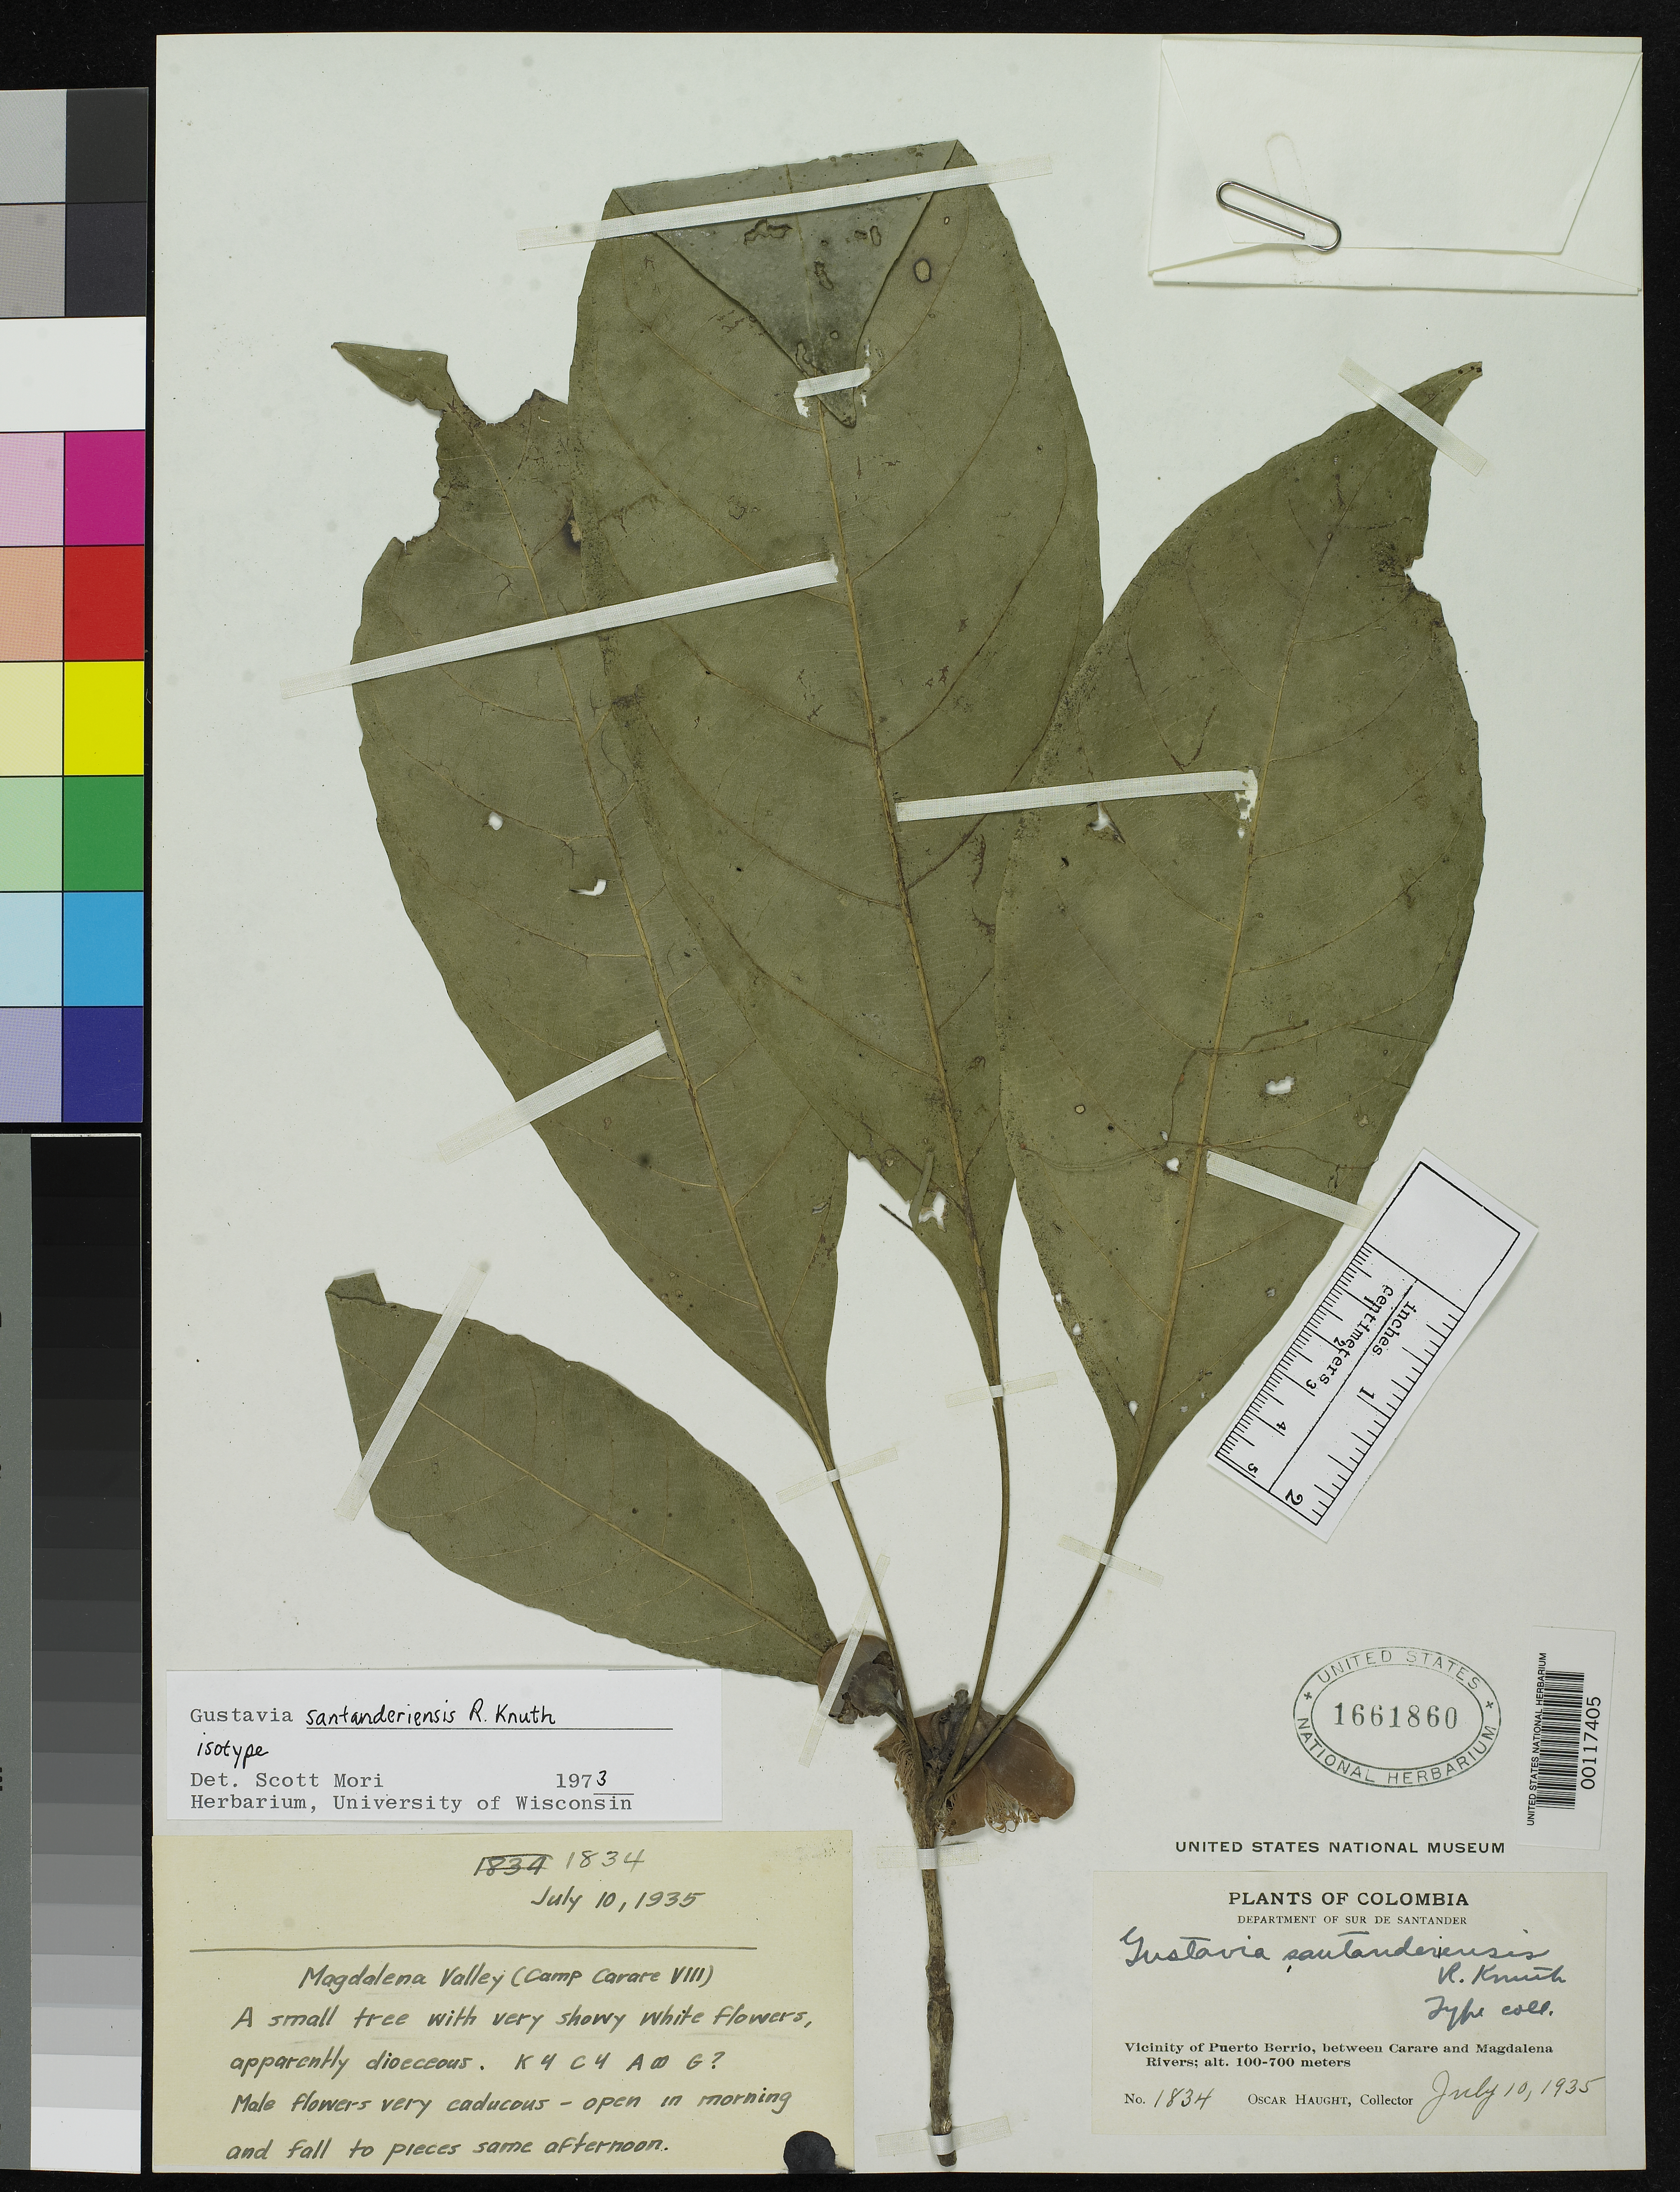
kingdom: Plantae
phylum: Tracheophyta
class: Magnoliopsida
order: Ericales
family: Lecythidaceae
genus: Gustavia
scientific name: Gustavia santanderiensis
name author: R. Knuth in Engl.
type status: Isotype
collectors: O. L. Haught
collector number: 1834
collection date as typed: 15 Jul 1935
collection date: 1935-07-15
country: Colombia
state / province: Santander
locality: Vicinity of Puerto Berrio, between Carare & Magdalena Rivers.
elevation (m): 100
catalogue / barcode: US 1661860